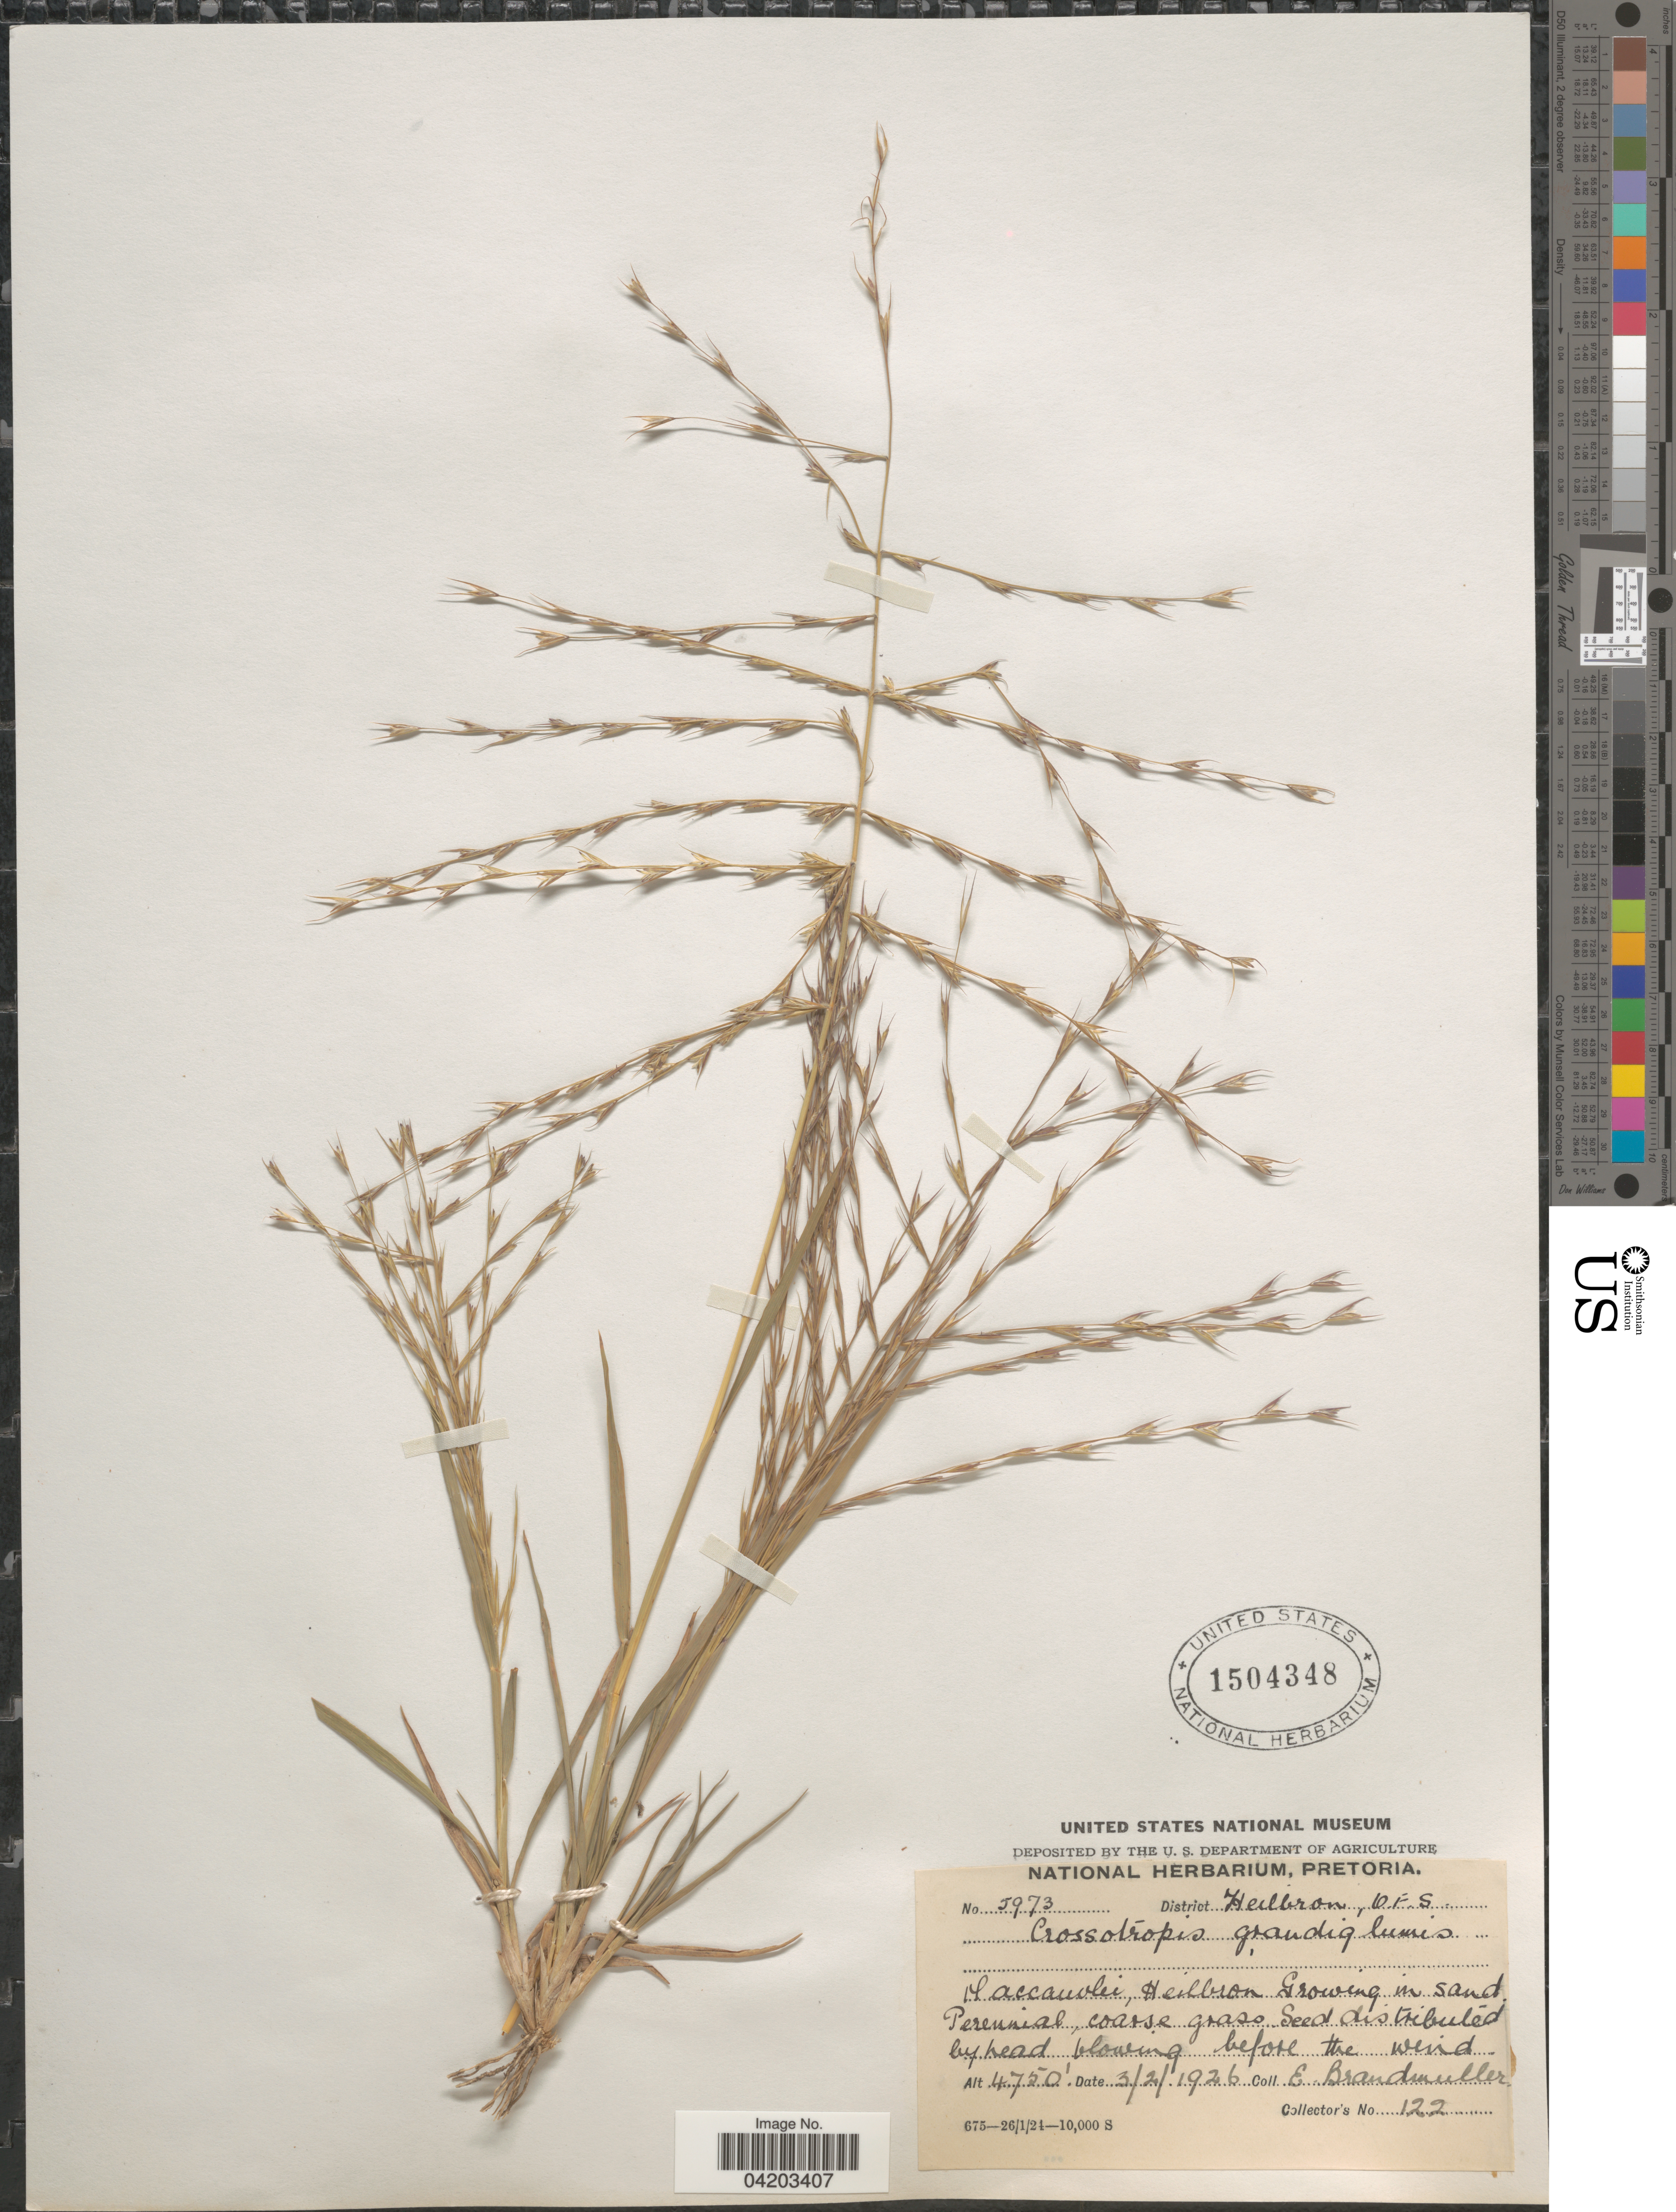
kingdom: Plantae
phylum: Tracheophyta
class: Liliopsida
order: Poales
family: Poaceae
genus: Trichoneura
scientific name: Trichoneura grandiglumis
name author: (Nees) Ekman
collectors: E. Brandmuller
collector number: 122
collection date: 1926-02-03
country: South Africa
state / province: Free State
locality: District Heilbron, O.F.S. Maccauvlei, Heilbron.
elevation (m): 1448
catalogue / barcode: US 1504348